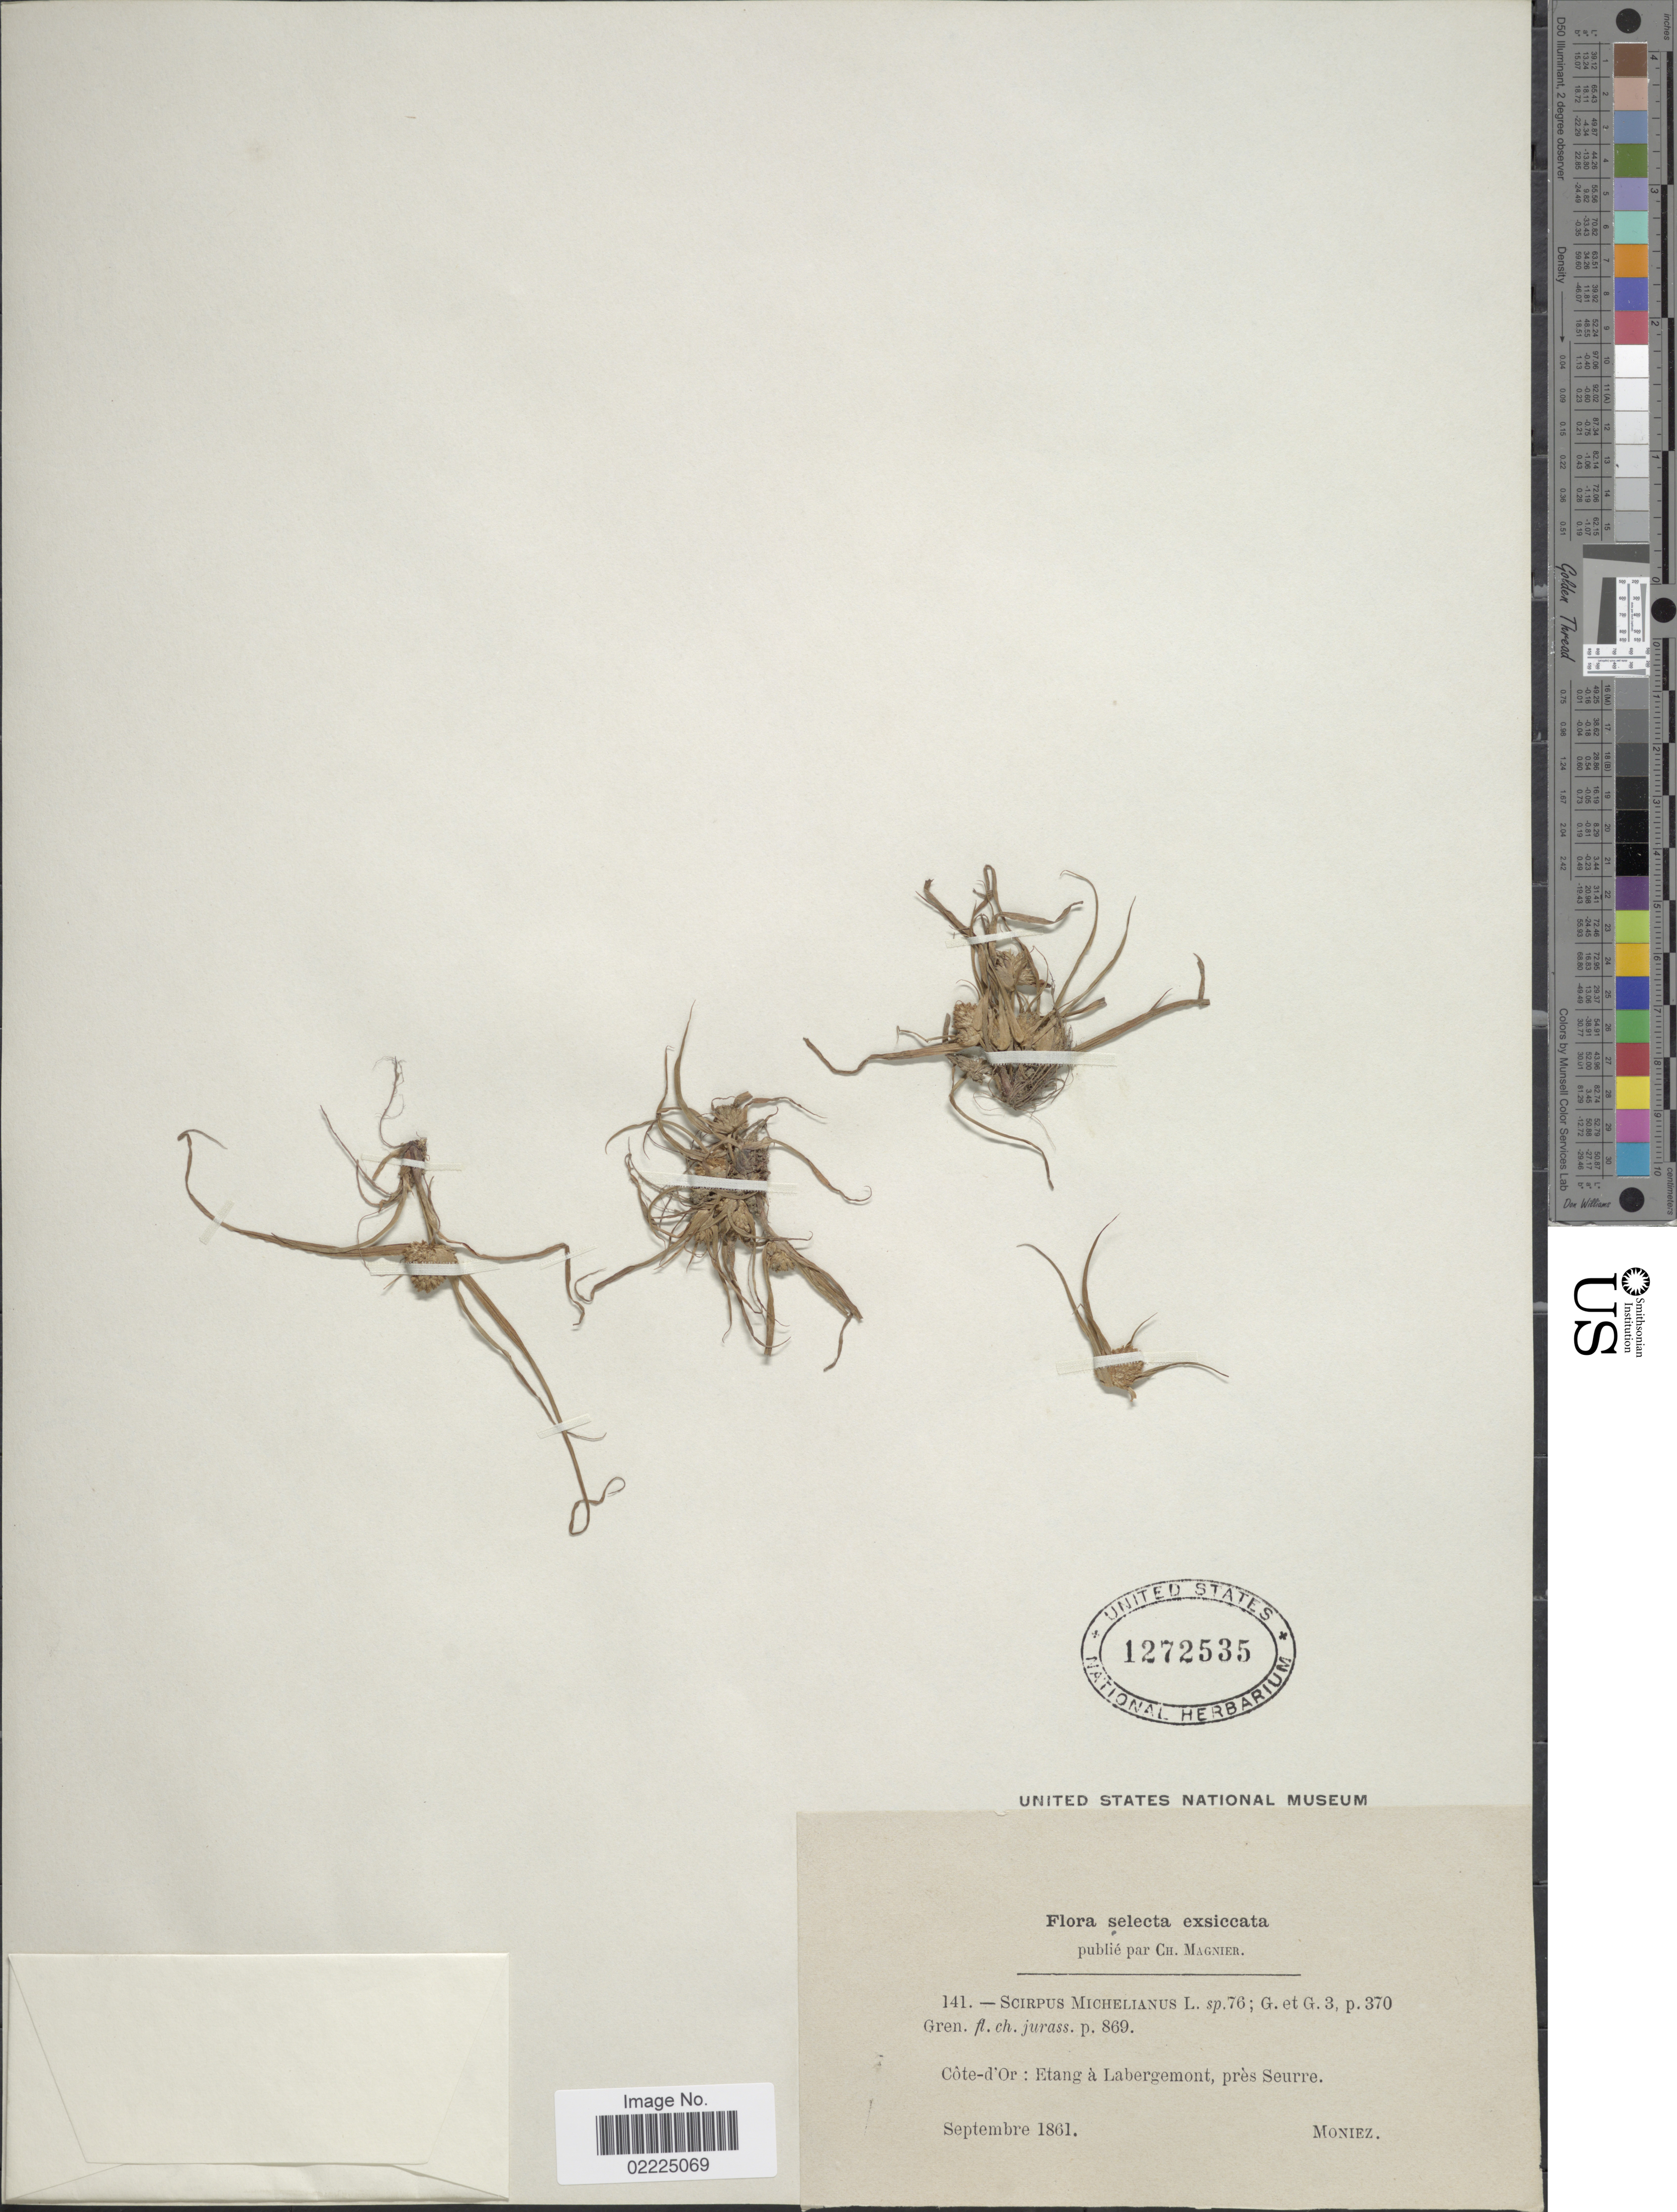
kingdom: Plantae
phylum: Tracheophyta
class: Liliopsida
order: Poales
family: Cyperaceae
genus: Cyperus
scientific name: Cyperus michelianus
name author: (L.) Delile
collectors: Moniez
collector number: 141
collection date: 1861-09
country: France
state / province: Bourgogne-Franche-Comté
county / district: Côte-d'Or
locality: Côte-d'Or: Etang à Labergemont, près Seurre, Selecta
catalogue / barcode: US 1272535